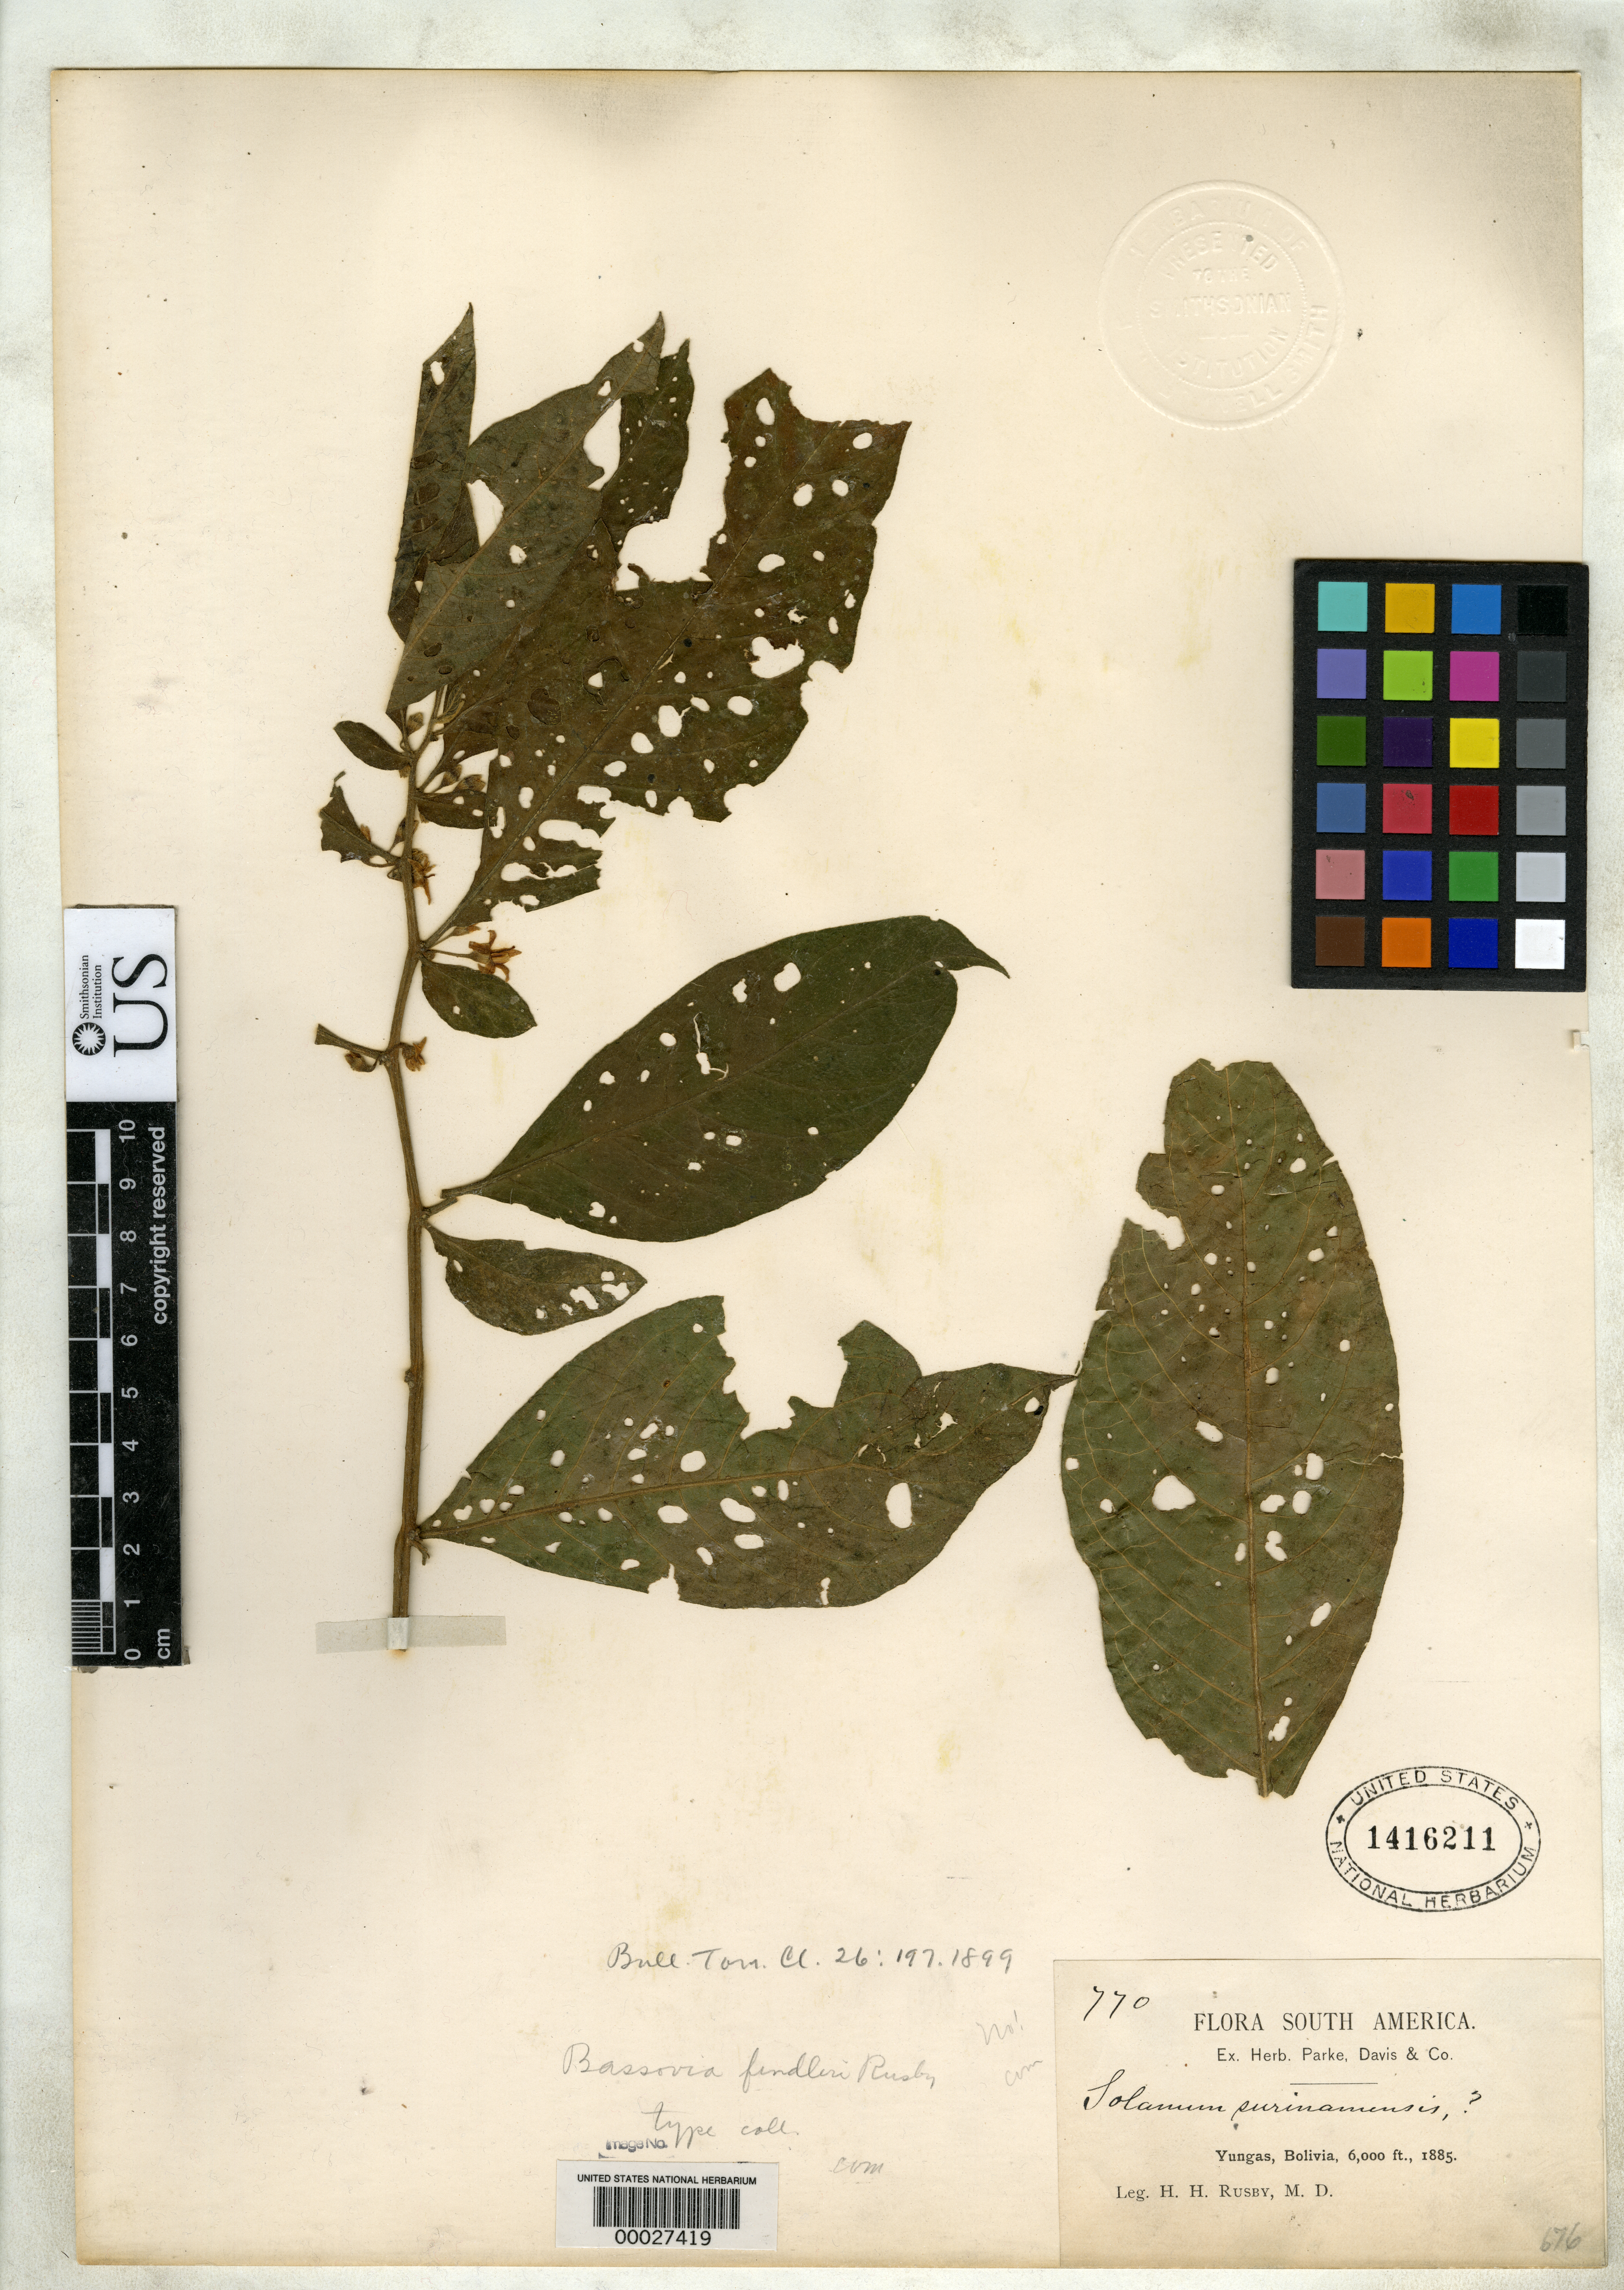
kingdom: Plantae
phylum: Tracheophyta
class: Magnoliopsida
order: Solanales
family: Solanaceae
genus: Bassovia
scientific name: Bassovia fendleri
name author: Rusby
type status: Isotype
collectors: H. H. Rusby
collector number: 770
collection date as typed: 1885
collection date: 1885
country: Bolivia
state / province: La Páz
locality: Yungas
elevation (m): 1829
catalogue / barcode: US 1416211